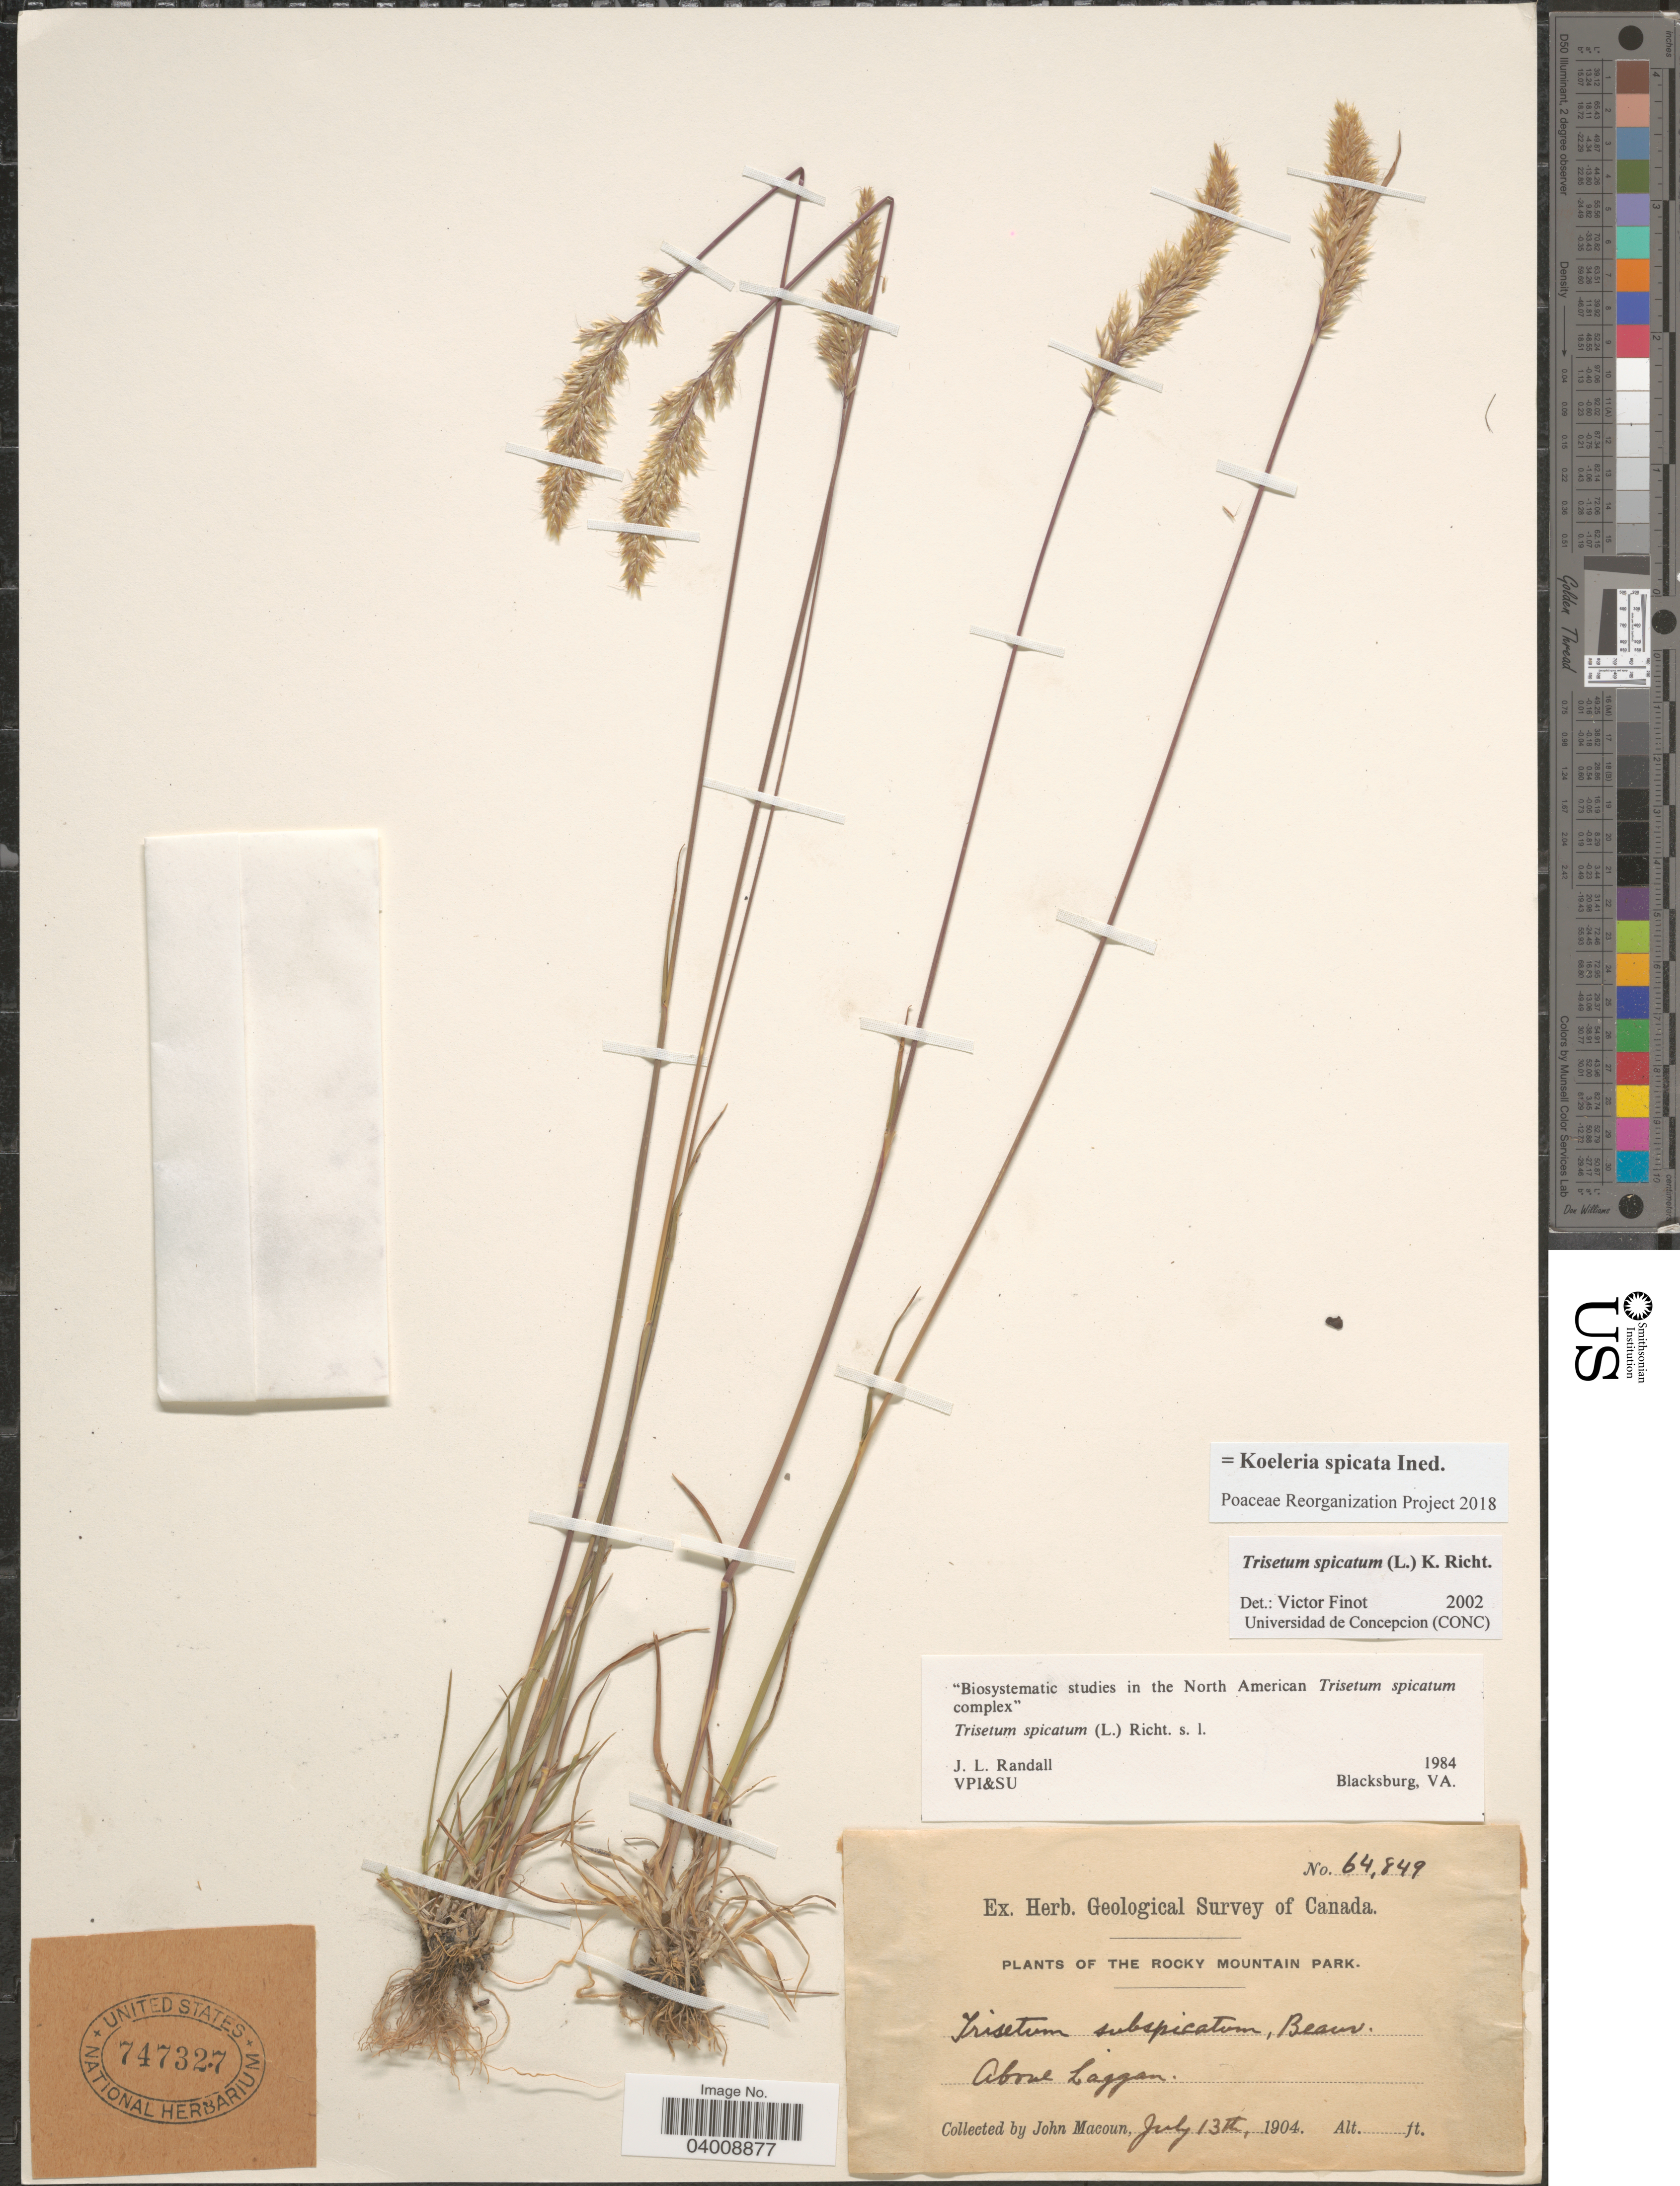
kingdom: Plantae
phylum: Tracheophyta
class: Liliopsida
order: Poales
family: Poaceae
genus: Koeleria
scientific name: Koeleria spicata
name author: (L.) Barberá et al.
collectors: J. Macoun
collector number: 64849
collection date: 1904-07-13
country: Canada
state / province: Alberta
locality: Rocky Mountain Park. Above Laggan.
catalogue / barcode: US 747327